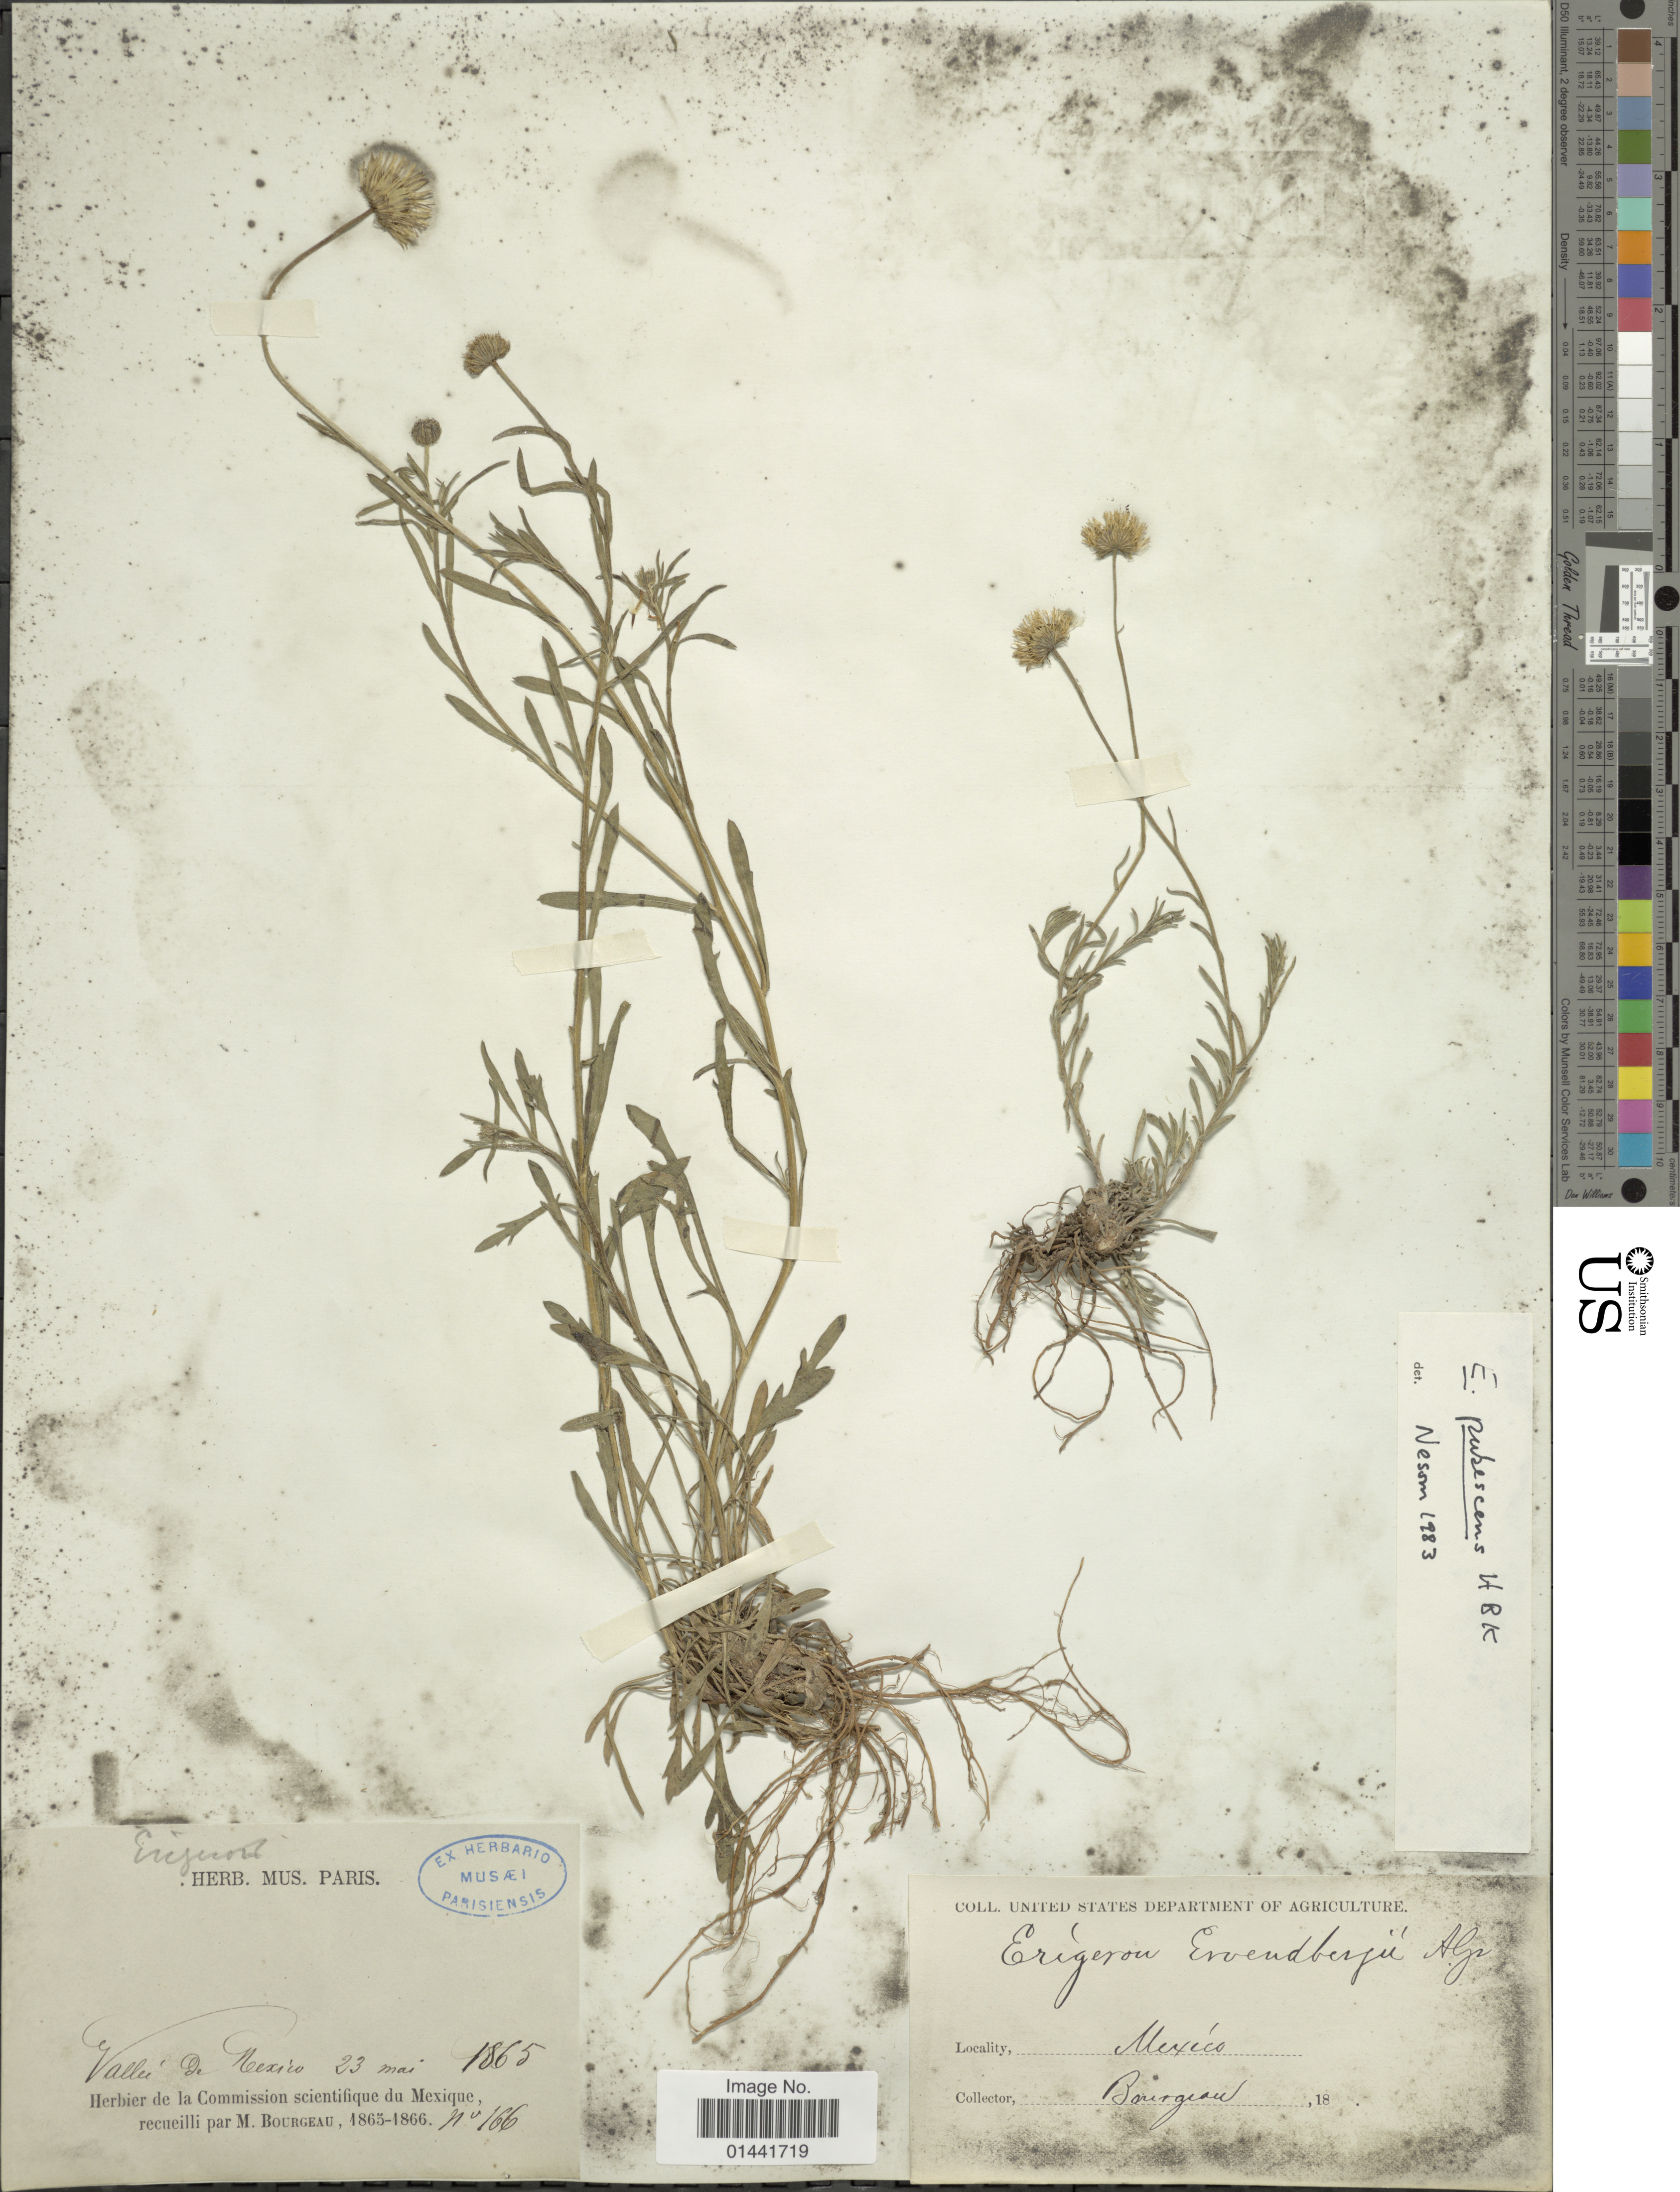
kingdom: Plantae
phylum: Tracheophyta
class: Magnoliopsida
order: Asterales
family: Asteraceae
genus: Erigeron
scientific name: Erigeron pubescens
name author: Kunth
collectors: M. Bourgeau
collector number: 166*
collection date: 1865-05-23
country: Mexico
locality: Valle de Mexico